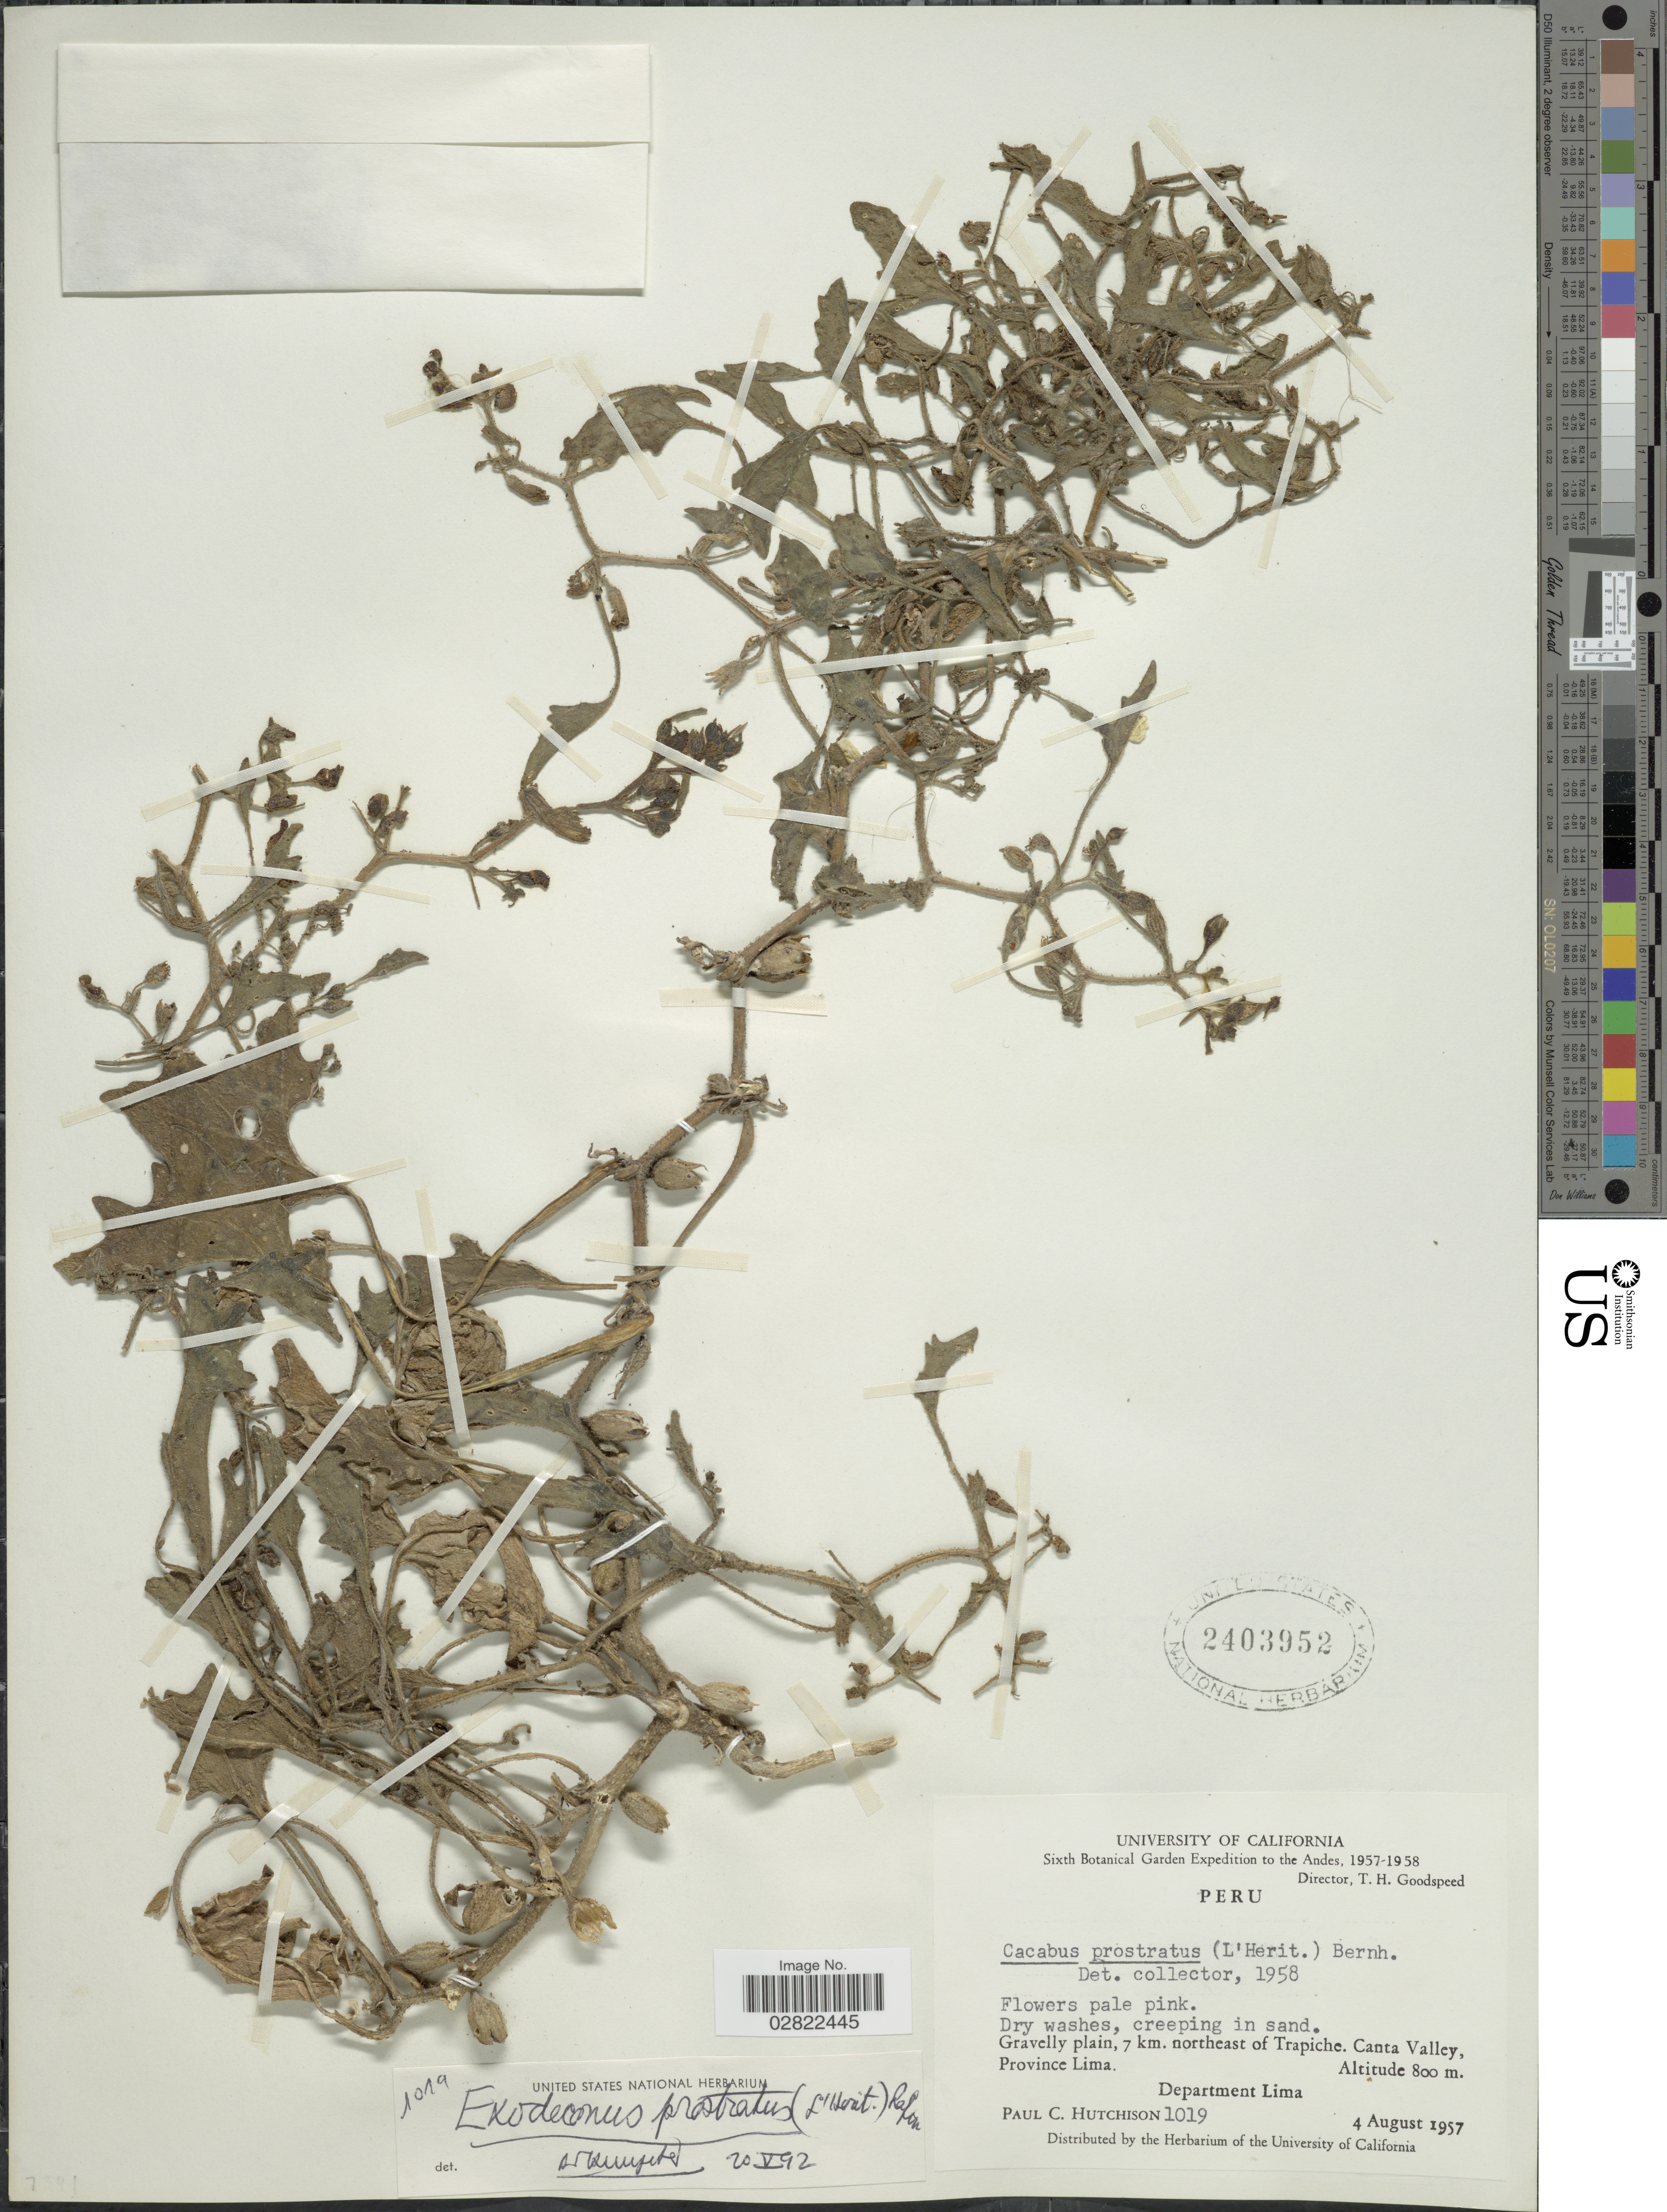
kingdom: Plantae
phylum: Tracheophyta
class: Magnoliopsida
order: Solanales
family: Solanaceae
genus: Exodeconus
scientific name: Exodeconus prostratus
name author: (L'Hér.) Raf.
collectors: P. C. Hutchison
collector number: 1019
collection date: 1957-08-04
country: Peru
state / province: Lima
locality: The Andes, Gravelly plain, 7 km. northeast of Trapiche. Canta Valley, Province Lima, Department Lima.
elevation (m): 800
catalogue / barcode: US 2403952